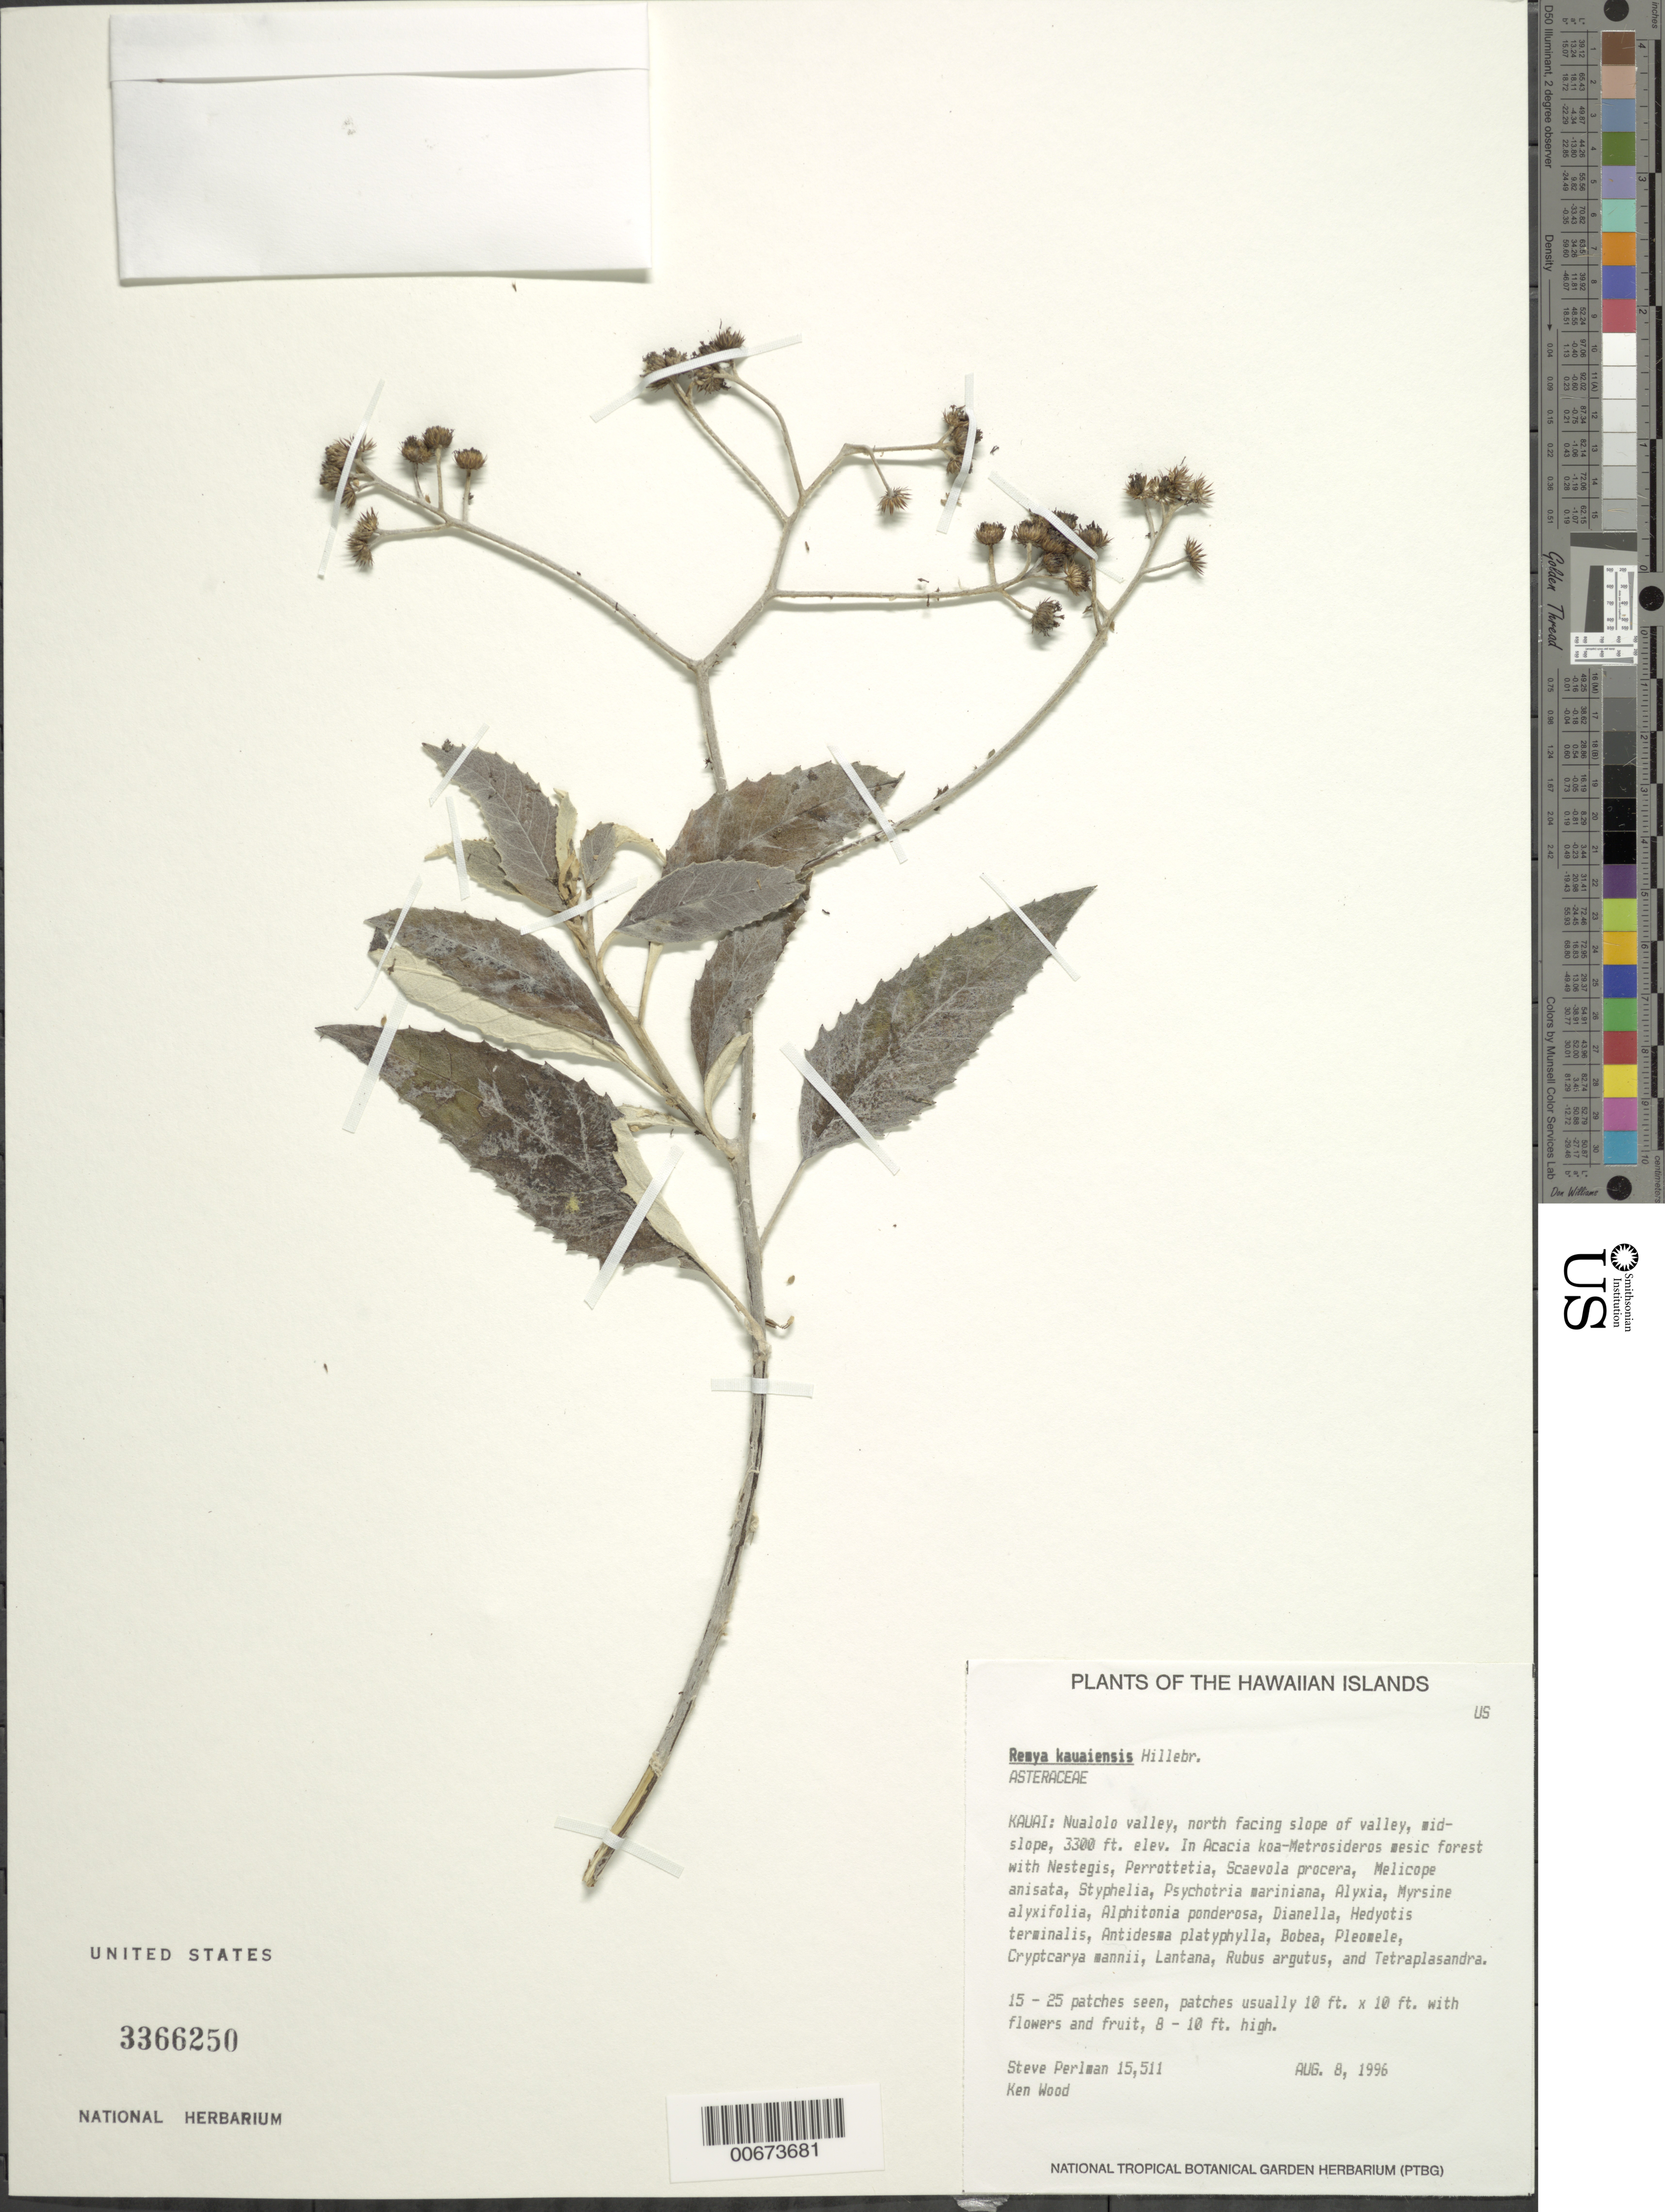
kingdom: Plantae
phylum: Tracheophyta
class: Magnoliopsida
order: Asterales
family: Asteraceae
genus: Remya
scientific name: Remya kauaiensis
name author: Hillebr.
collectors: S. P. Perlman & K. Wood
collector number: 15511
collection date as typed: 8 Aug 1996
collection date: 1996-08-08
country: United States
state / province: Hawaii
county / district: Kauai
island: Kaua'i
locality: Nu'alolo valley, N facing slope of valley, mid-slope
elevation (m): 1006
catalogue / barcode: US 3366250